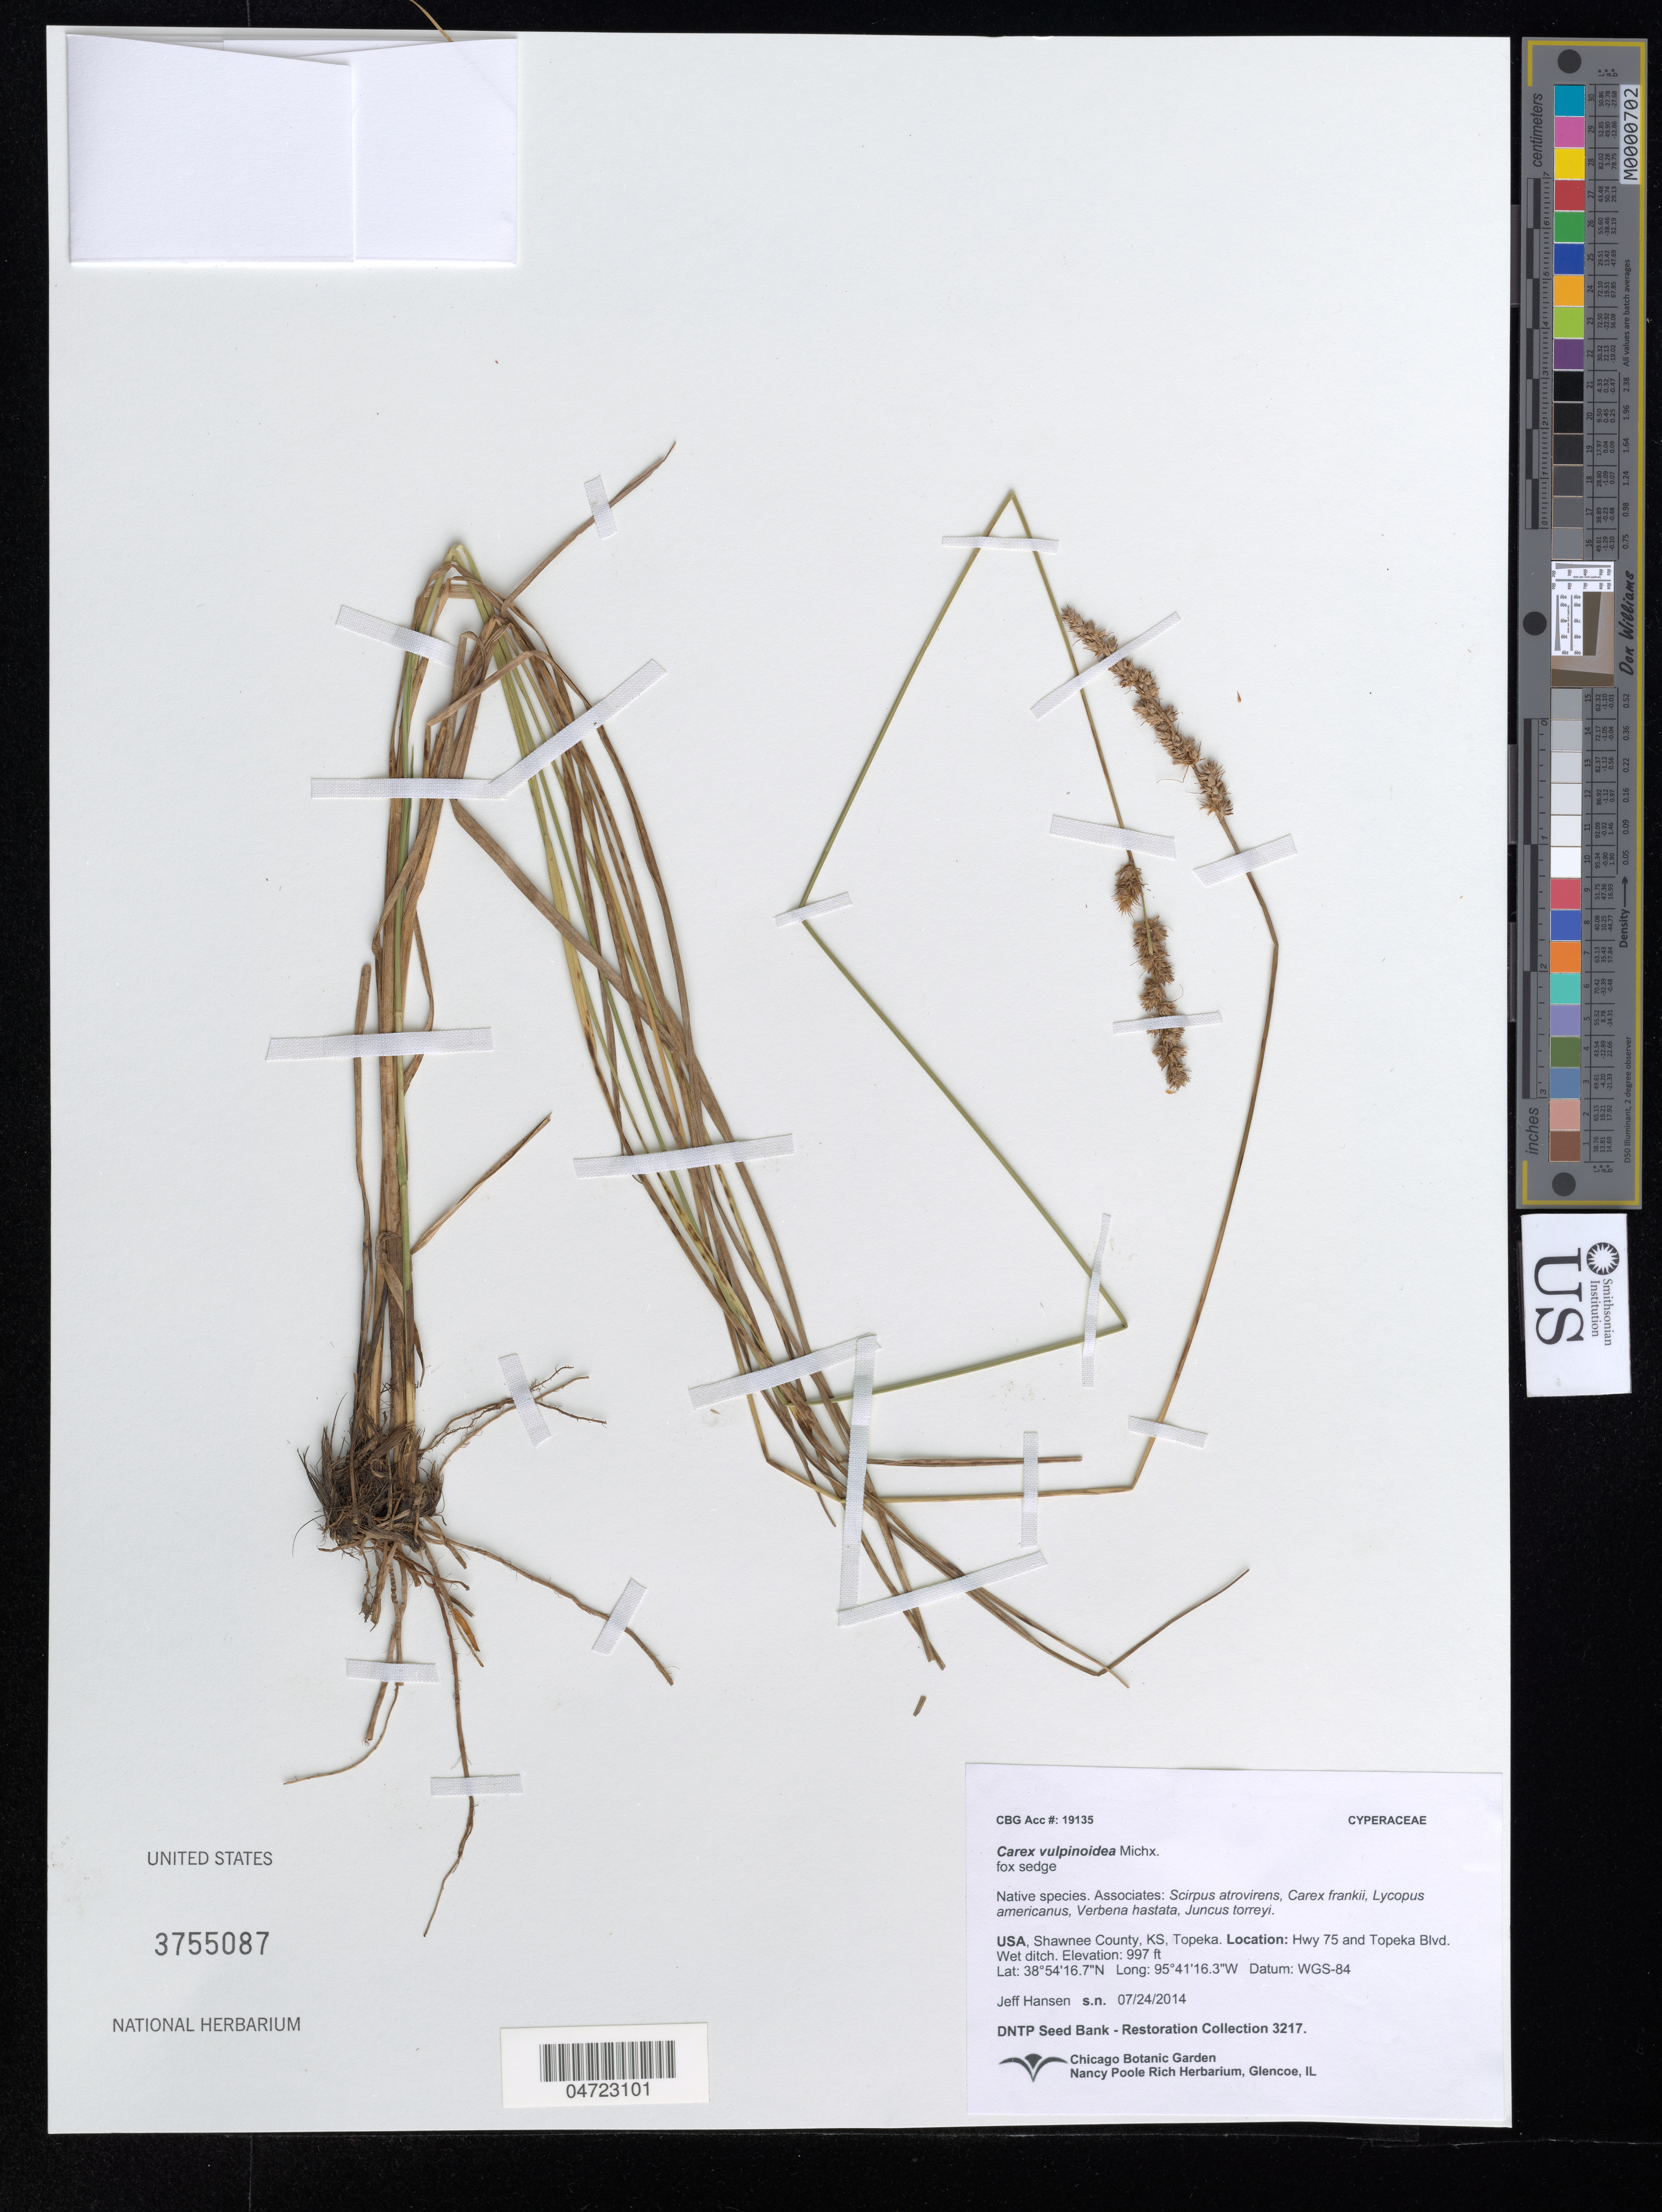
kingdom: Plantae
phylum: Tracheophyta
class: Liliopsida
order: Poales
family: Cyperaceae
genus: Carex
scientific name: Carex vulpinoidea Michx.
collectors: J. Hansen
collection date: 2014-07-24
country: United States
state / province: Kansas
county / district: Shawnee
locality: Shawnee County, Topeka. Hwy 75 and Topeka Blvd. Wet ditch.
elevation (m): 304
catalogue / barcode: US 3755087